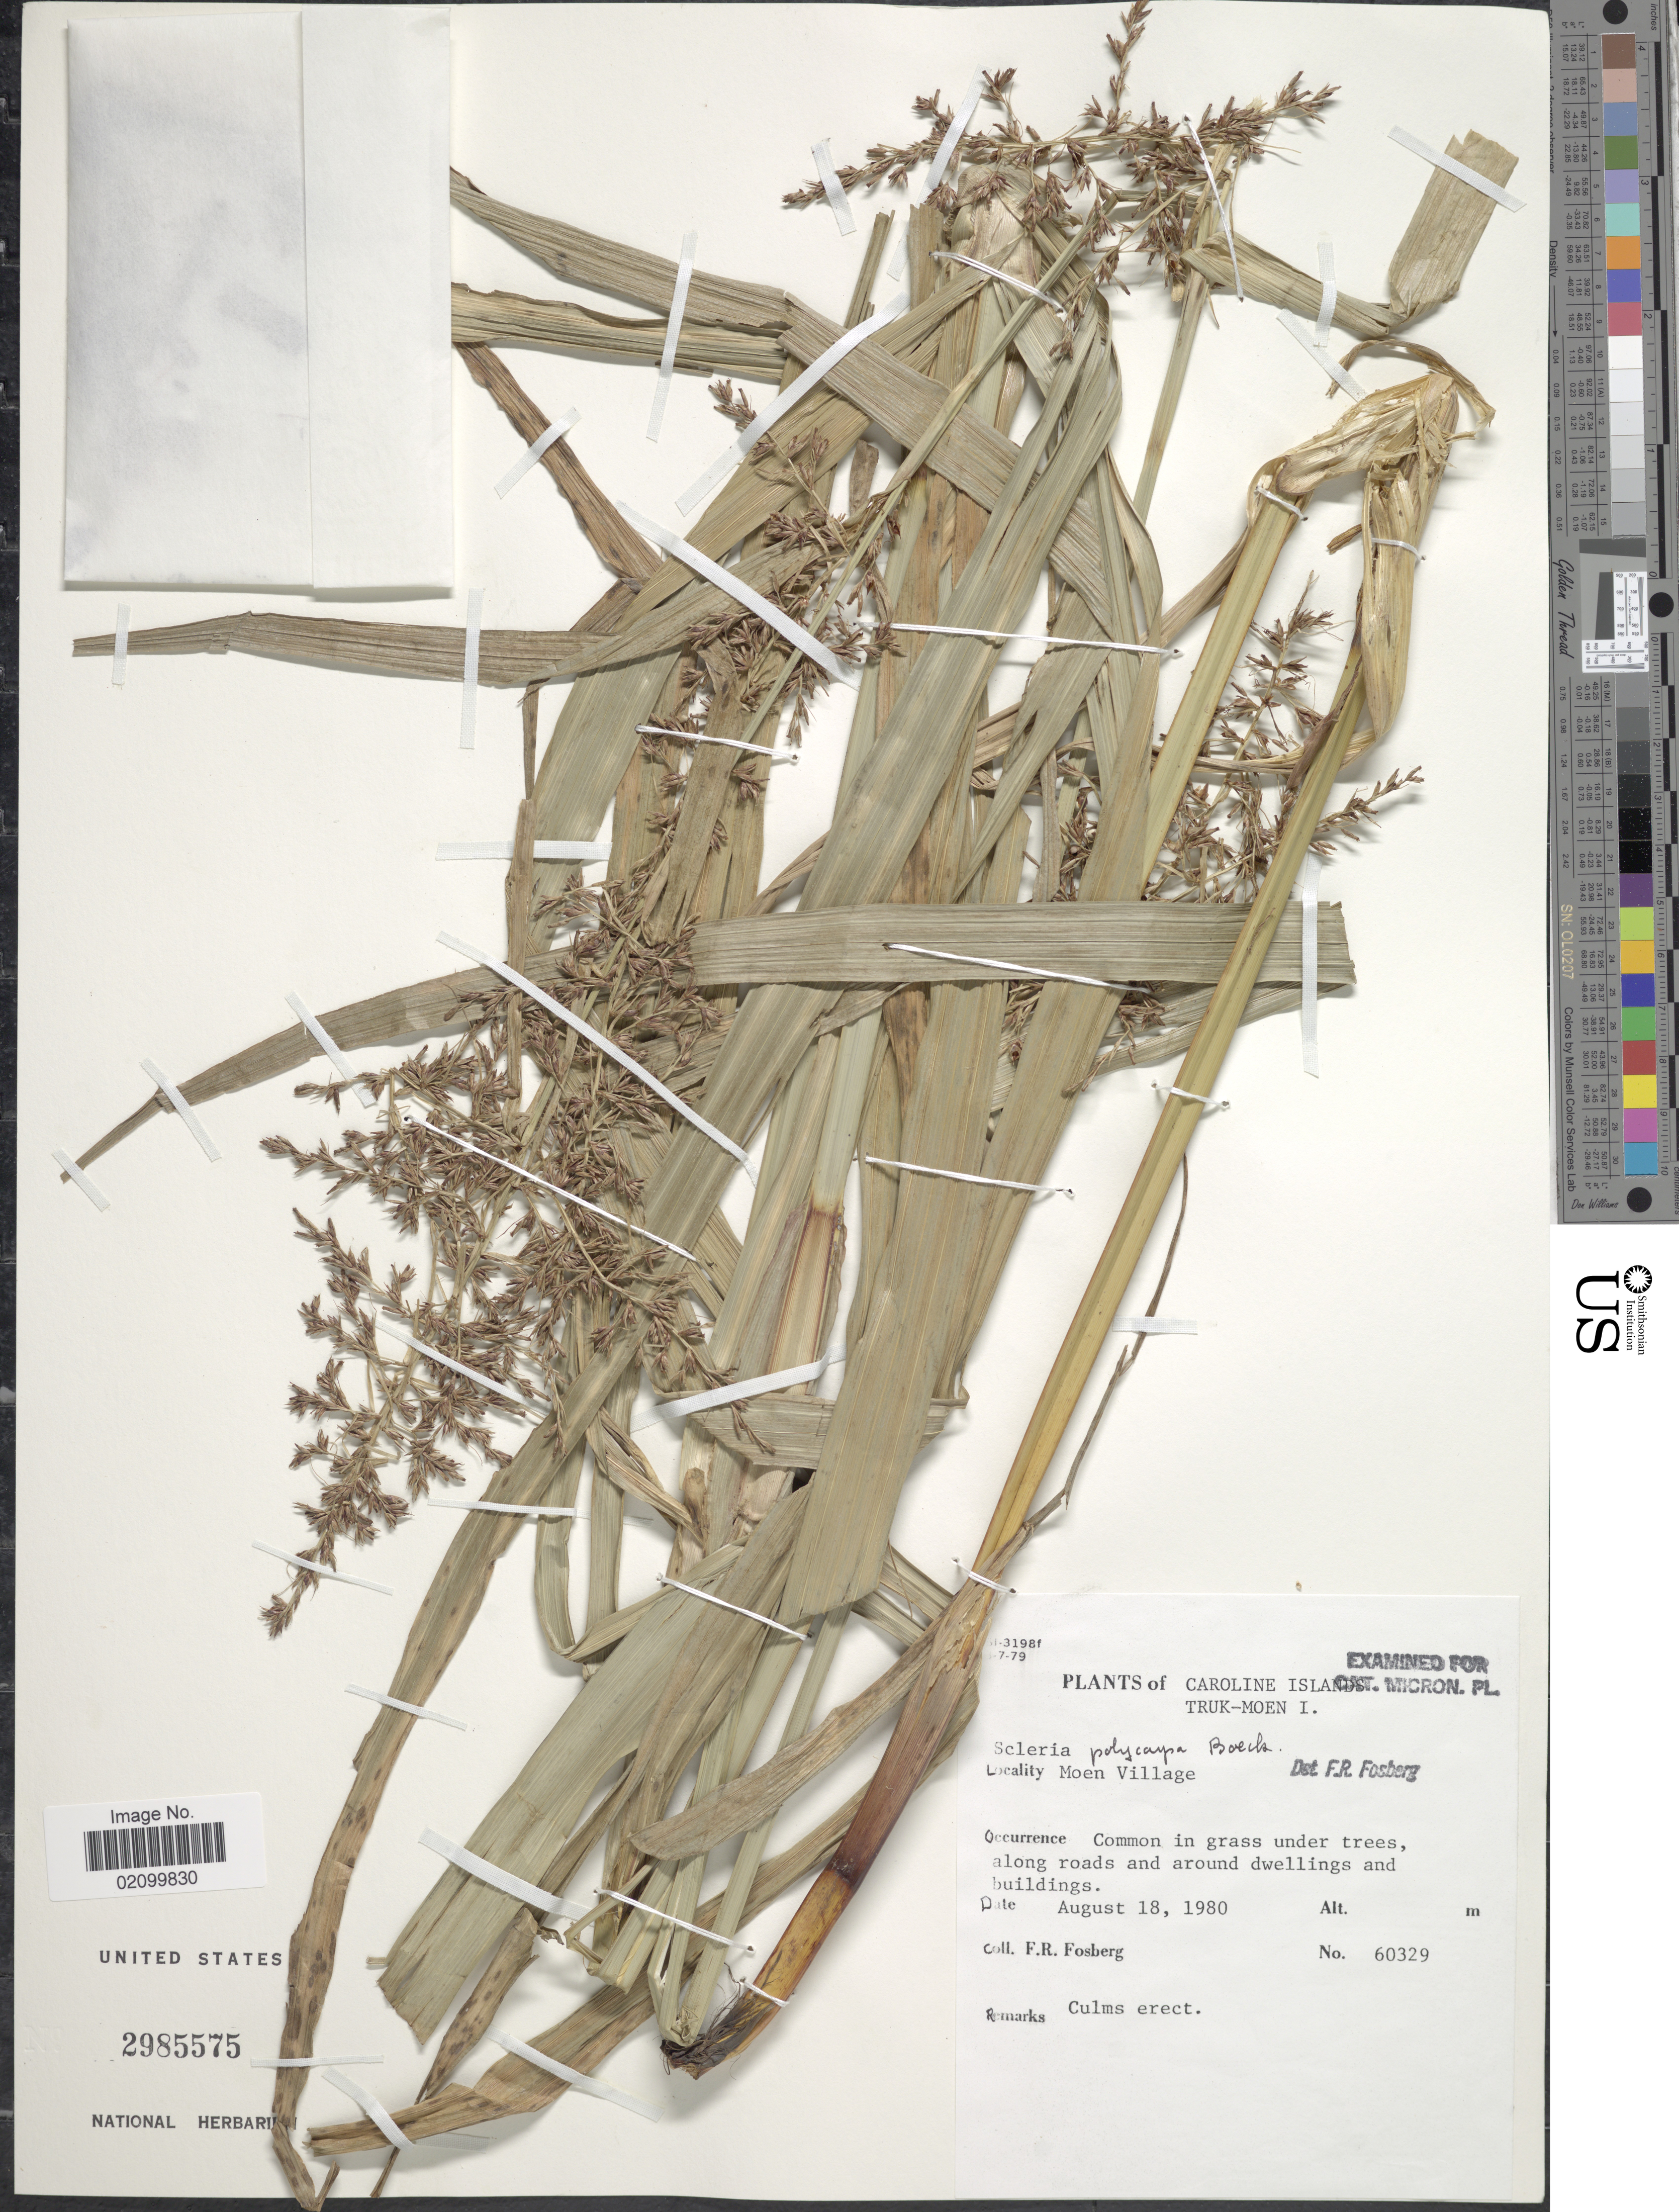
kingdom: Plantae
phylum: Tracheophyta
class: Liliopsida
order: Poales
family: Cyperaceae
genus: Scleria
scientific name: Scleria polycarpa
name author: Boeckeler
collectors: F. R. Fosberg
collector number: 60329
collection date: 1980-08-18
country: Micronesia, Federated States of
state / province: Truk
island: Moen [Wono]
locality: Caroline Islands. Truk- Moen I. Moen Village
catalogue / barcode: US 2985575